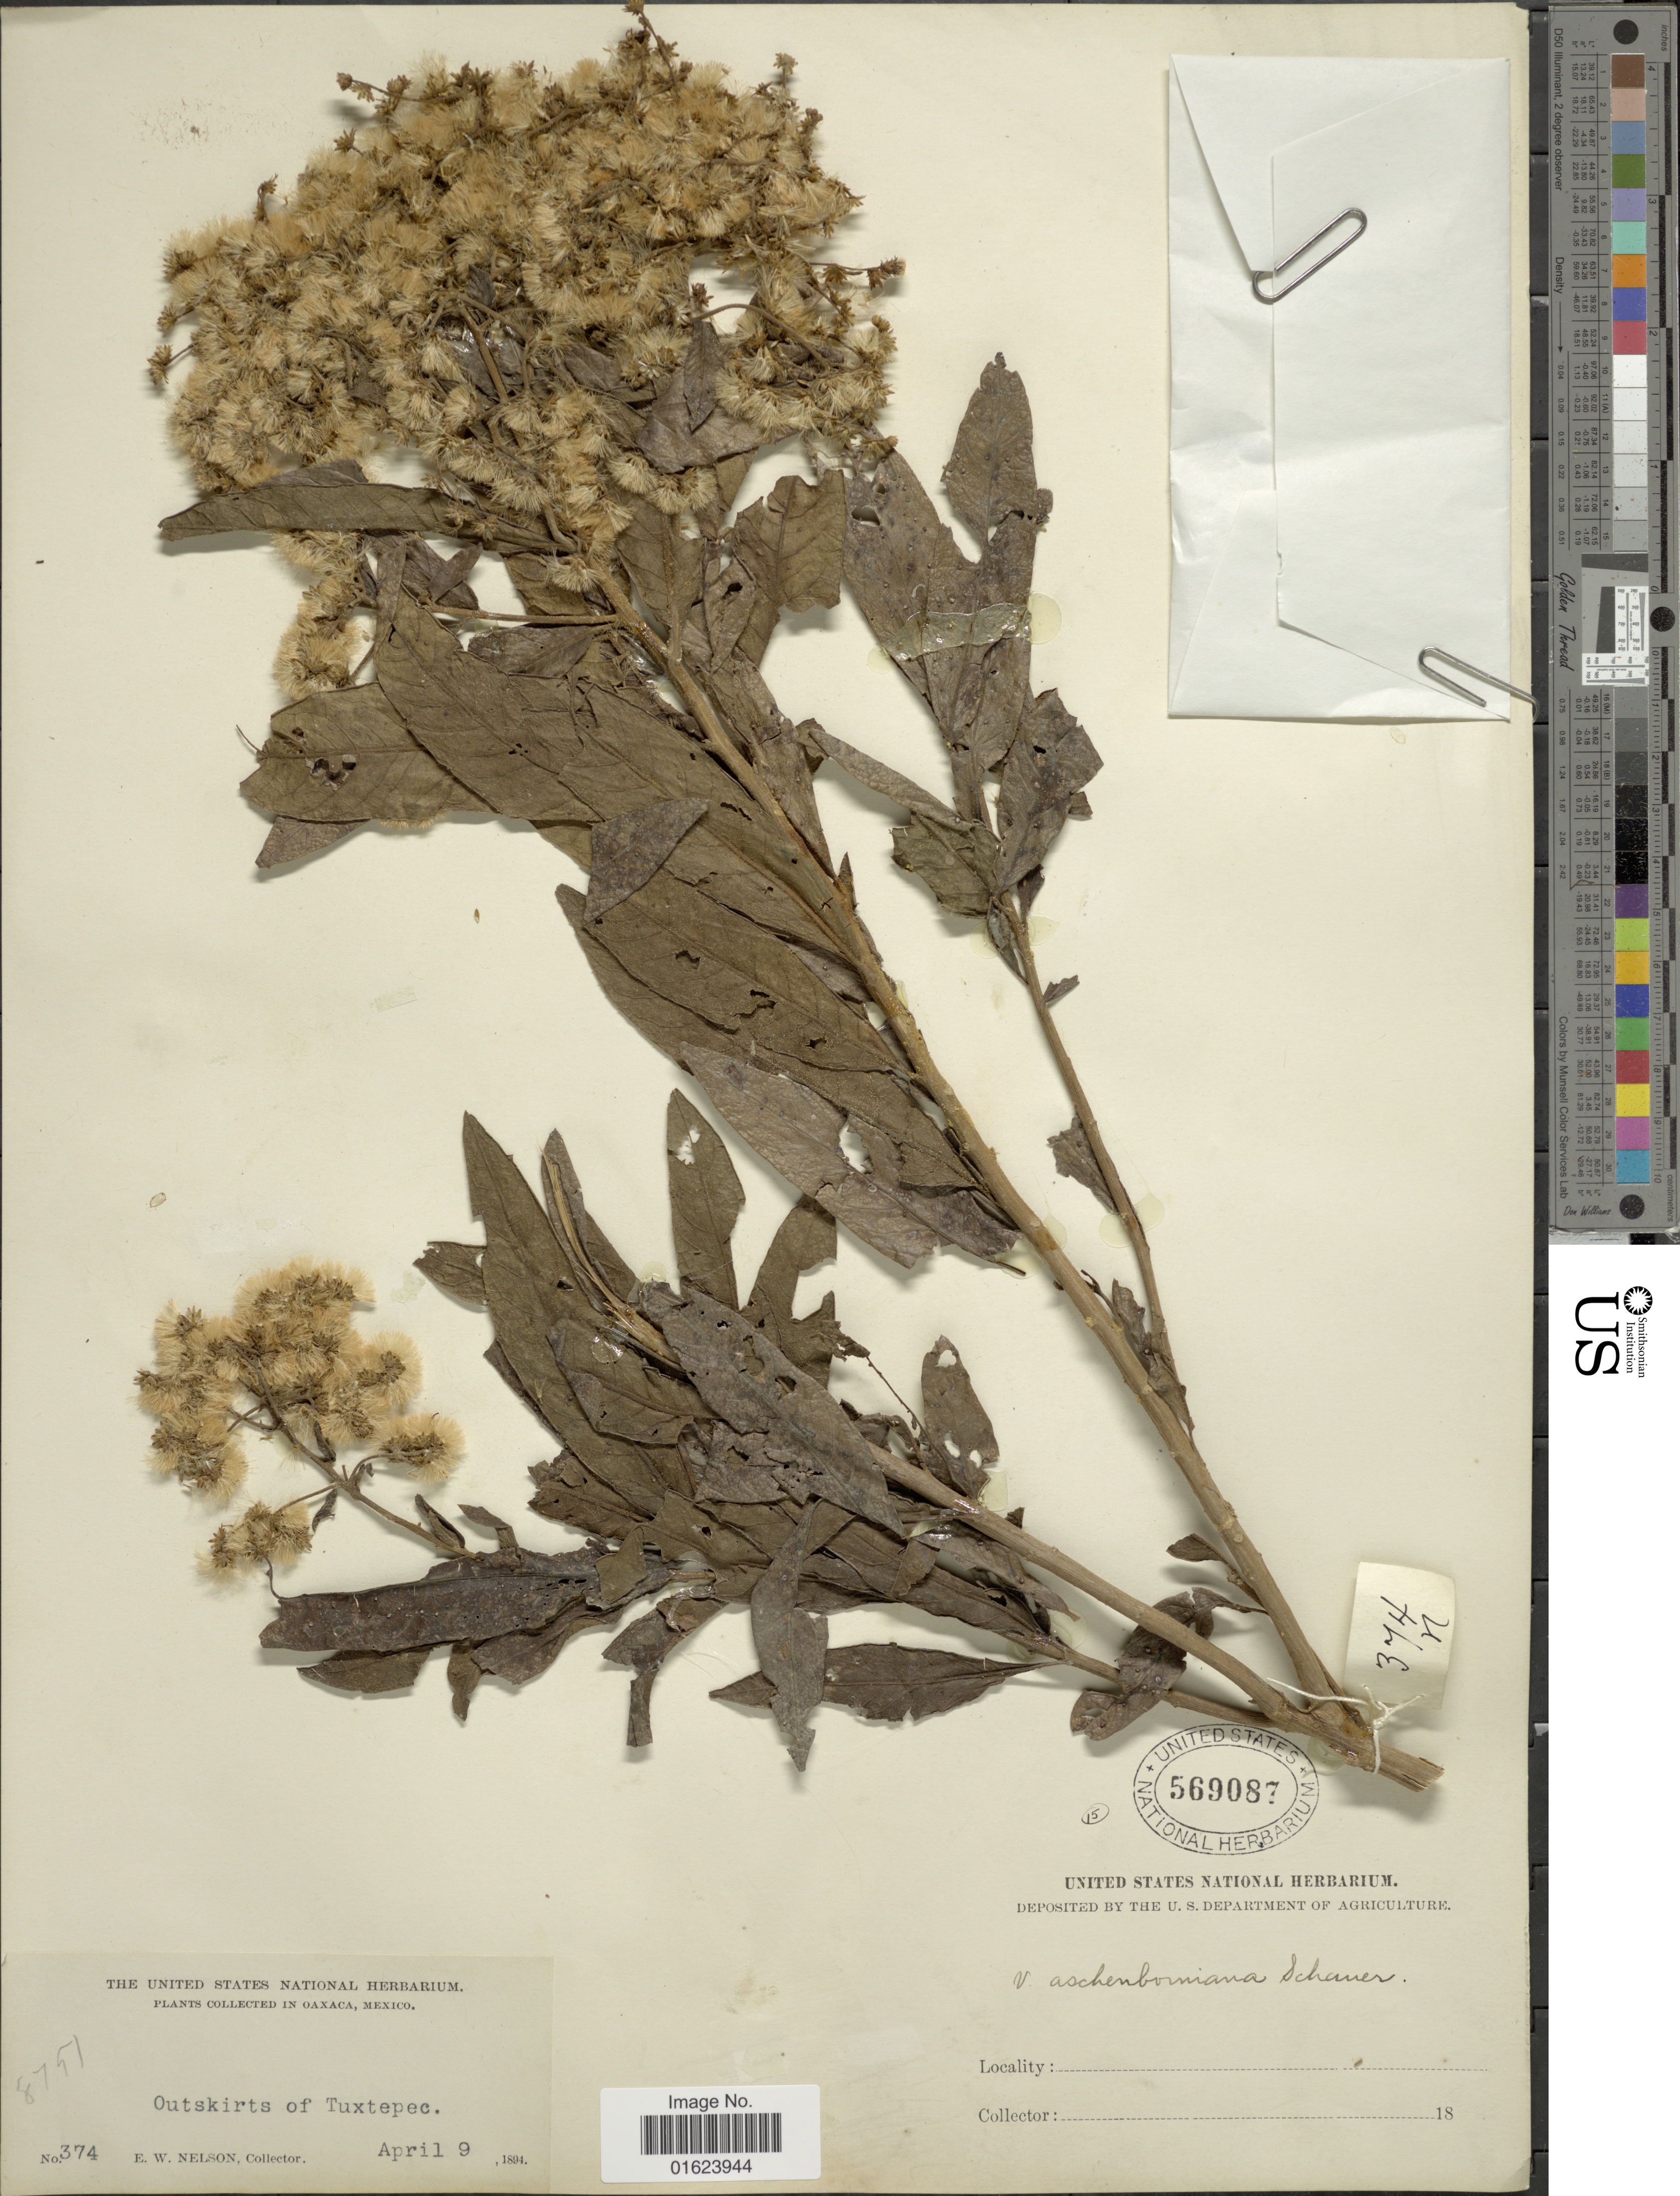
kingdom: Plantae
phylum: Tracheophyta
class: Magnoliopsida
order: Asterales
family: Asteraceae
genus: Vernonanthura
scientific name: Vernonanthura patens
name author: (Kunth) H. Rob.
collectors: E. W. Nelson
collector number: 374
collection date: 1894-04-09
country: Mexico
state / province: Oaxaca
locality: Oaxaca, Mexico. Outskirts of Tuxtepec.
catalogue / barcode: US 569087